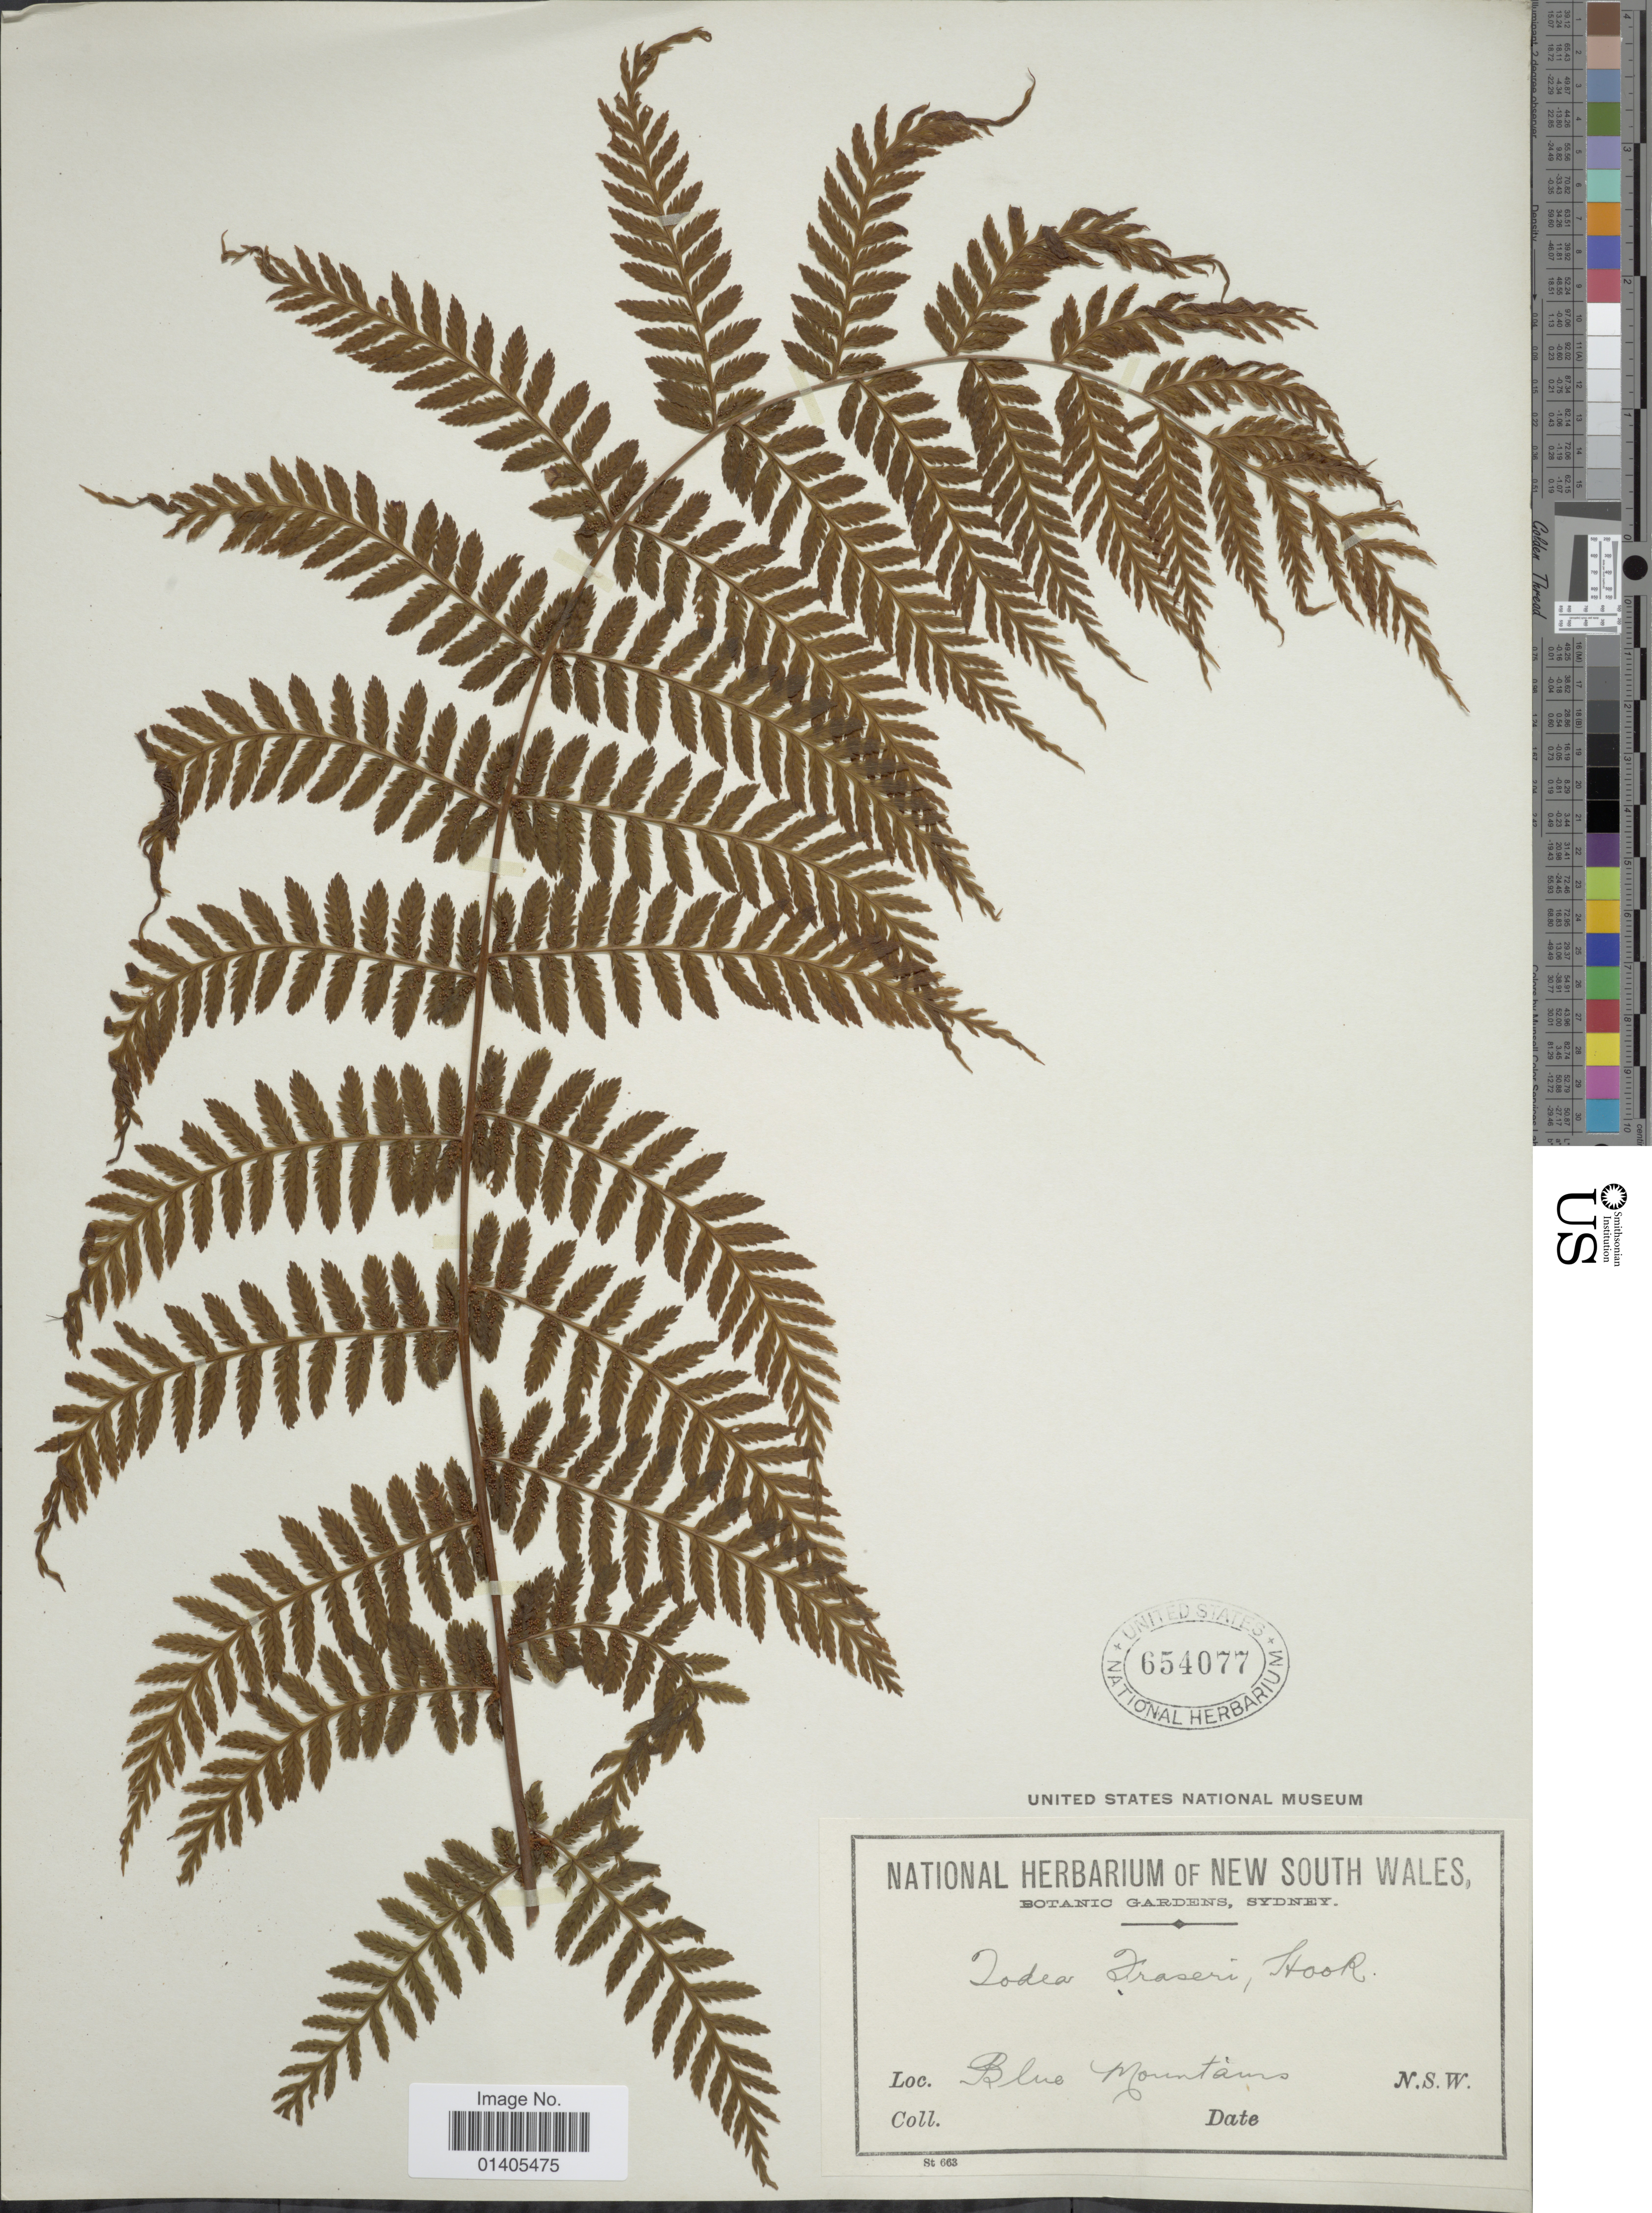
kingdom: Plantae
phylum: Tracheophyta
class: Polypodiopsida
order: Osmundales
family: Osmundaceae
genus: Leptopteris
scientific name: Leptopteris fraseri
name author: (Hook. & Grev.) C. Presl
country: Australia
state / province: New South Wales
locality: Blue Mountains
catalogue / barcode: US 654077